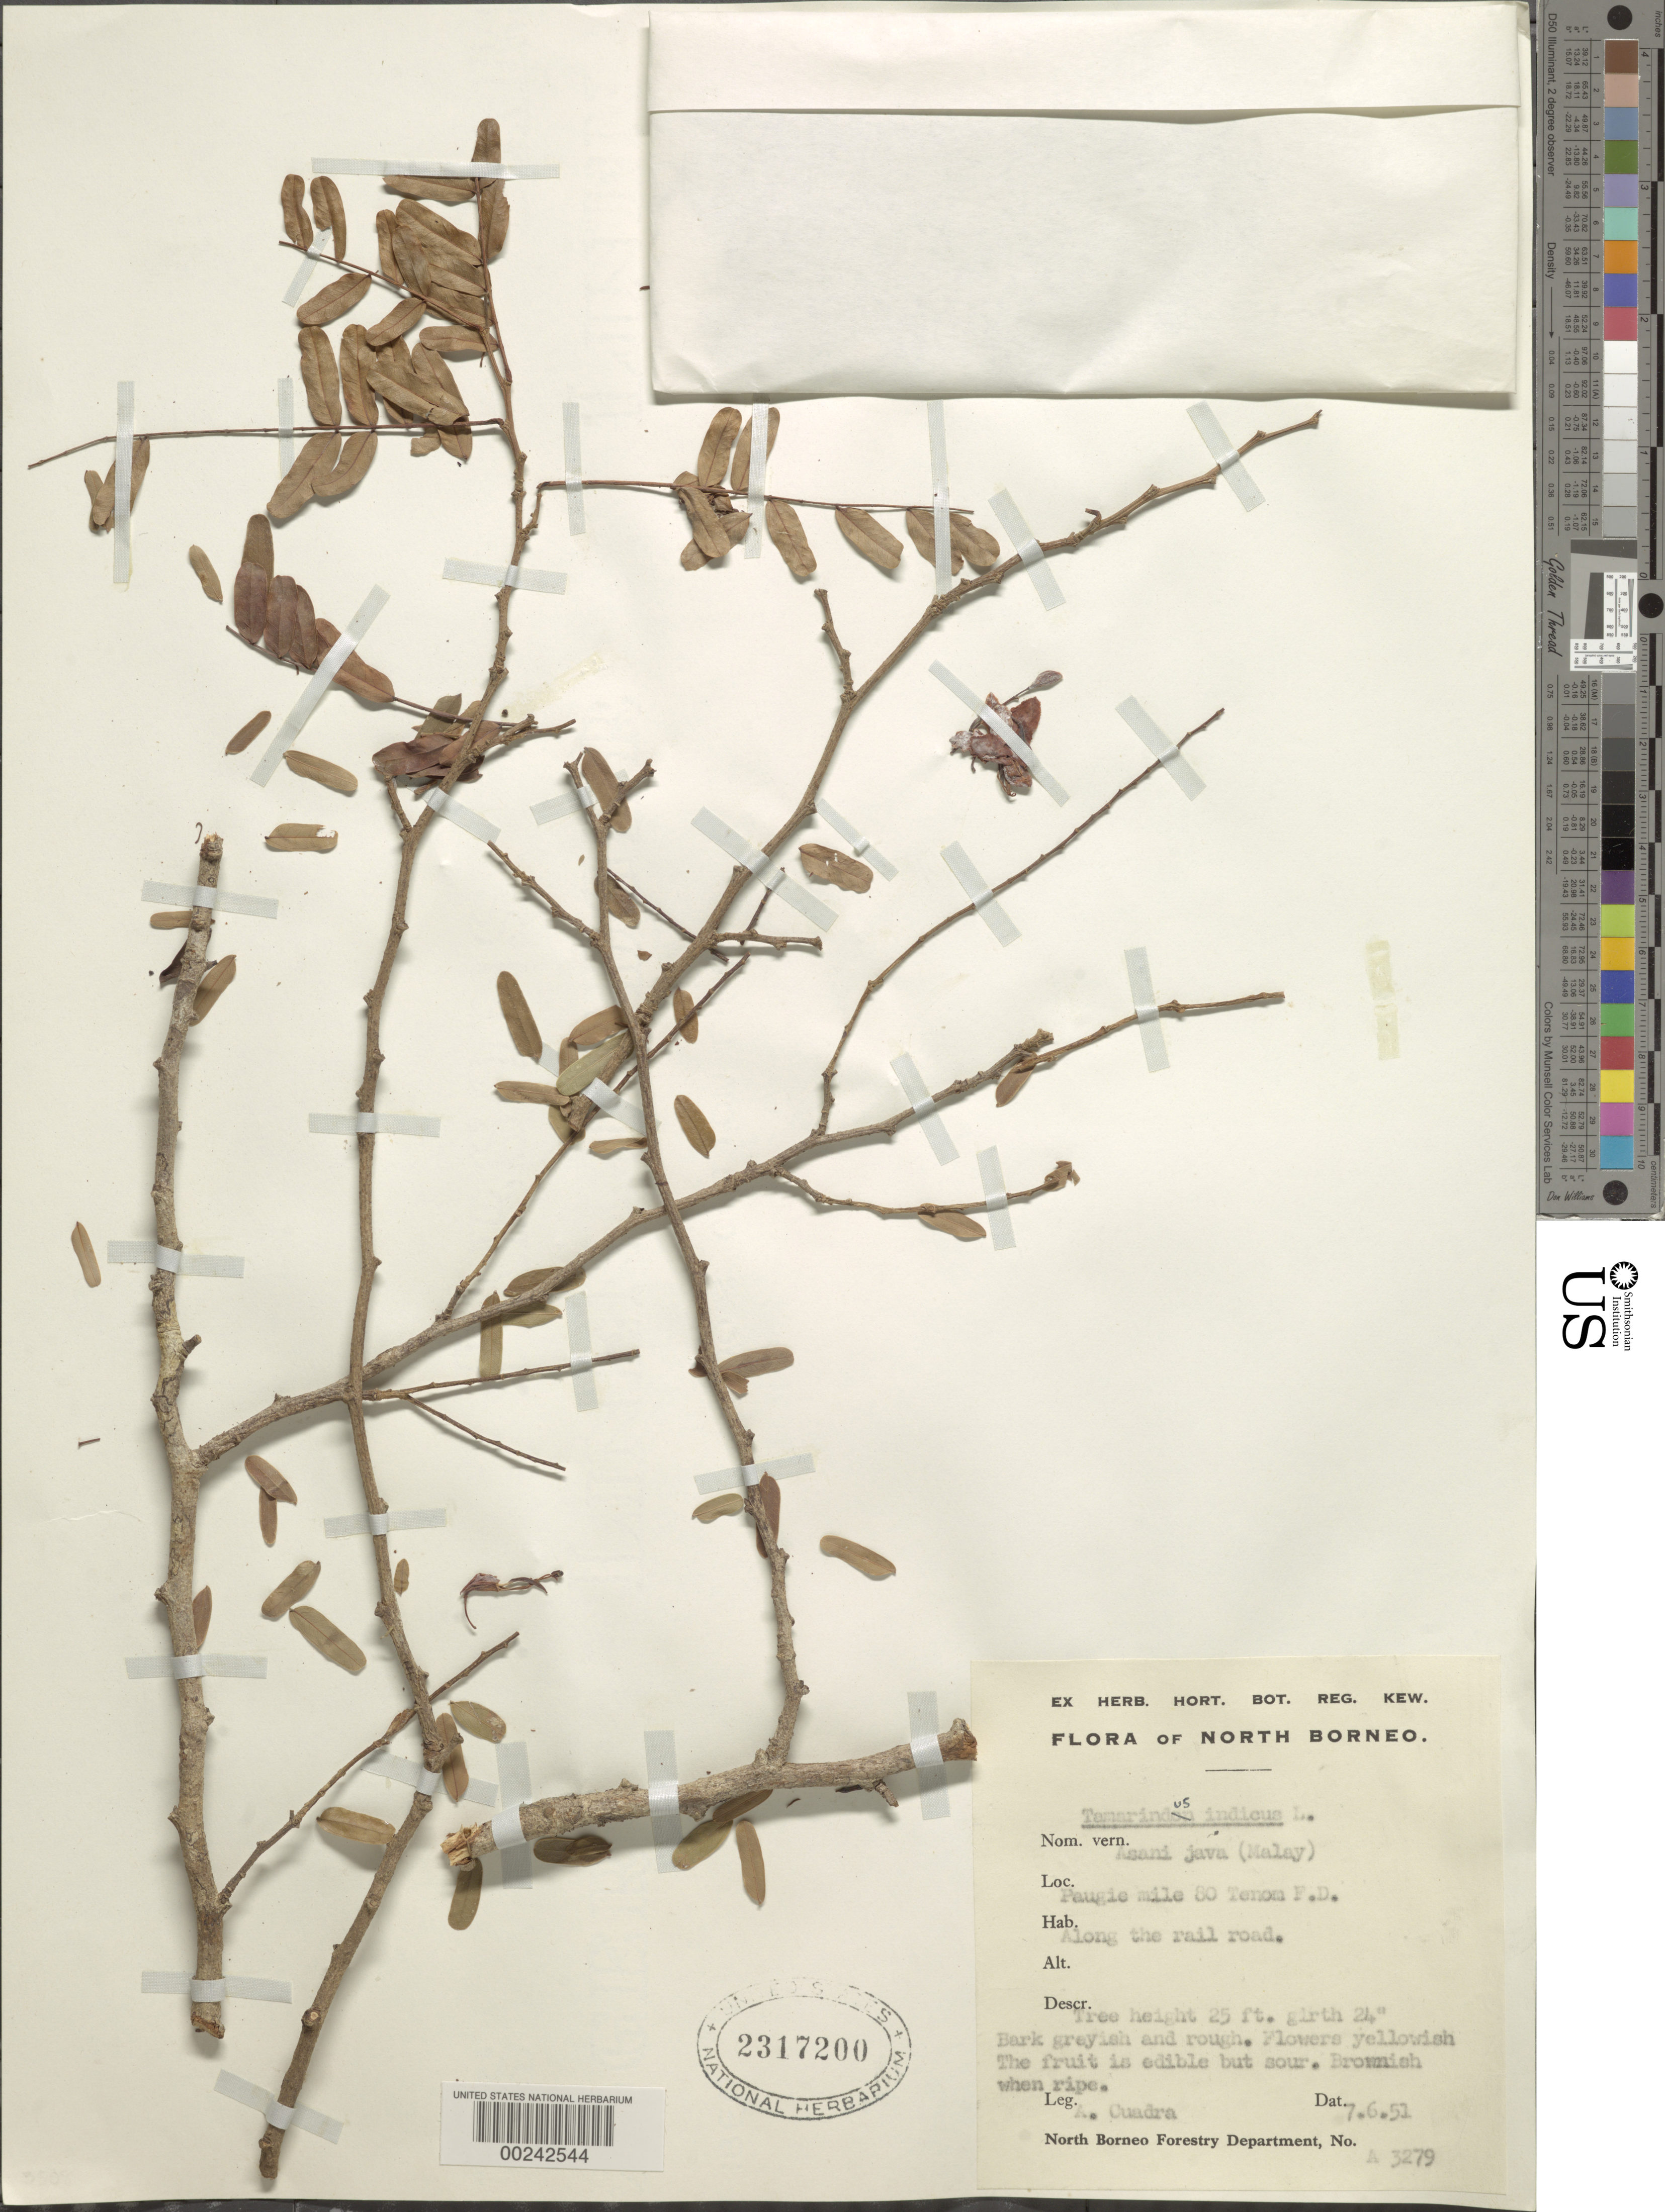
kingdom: Plantae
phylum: Tracheophyta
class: Magnoliopsida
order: Fabales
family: Fabaceae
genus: Tamarindus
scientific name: Tamarindus indica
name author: L.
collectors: A. Cuadra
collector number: A3279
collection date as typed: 07 Jun 1951 to 06 Jul 1951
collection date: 1951-06-07/1951-07-06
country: Malaysia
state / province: Sabah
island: Borneo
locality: Paugie mile 80 tenom f.d.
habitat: Along rail road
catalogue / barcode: US 2317200